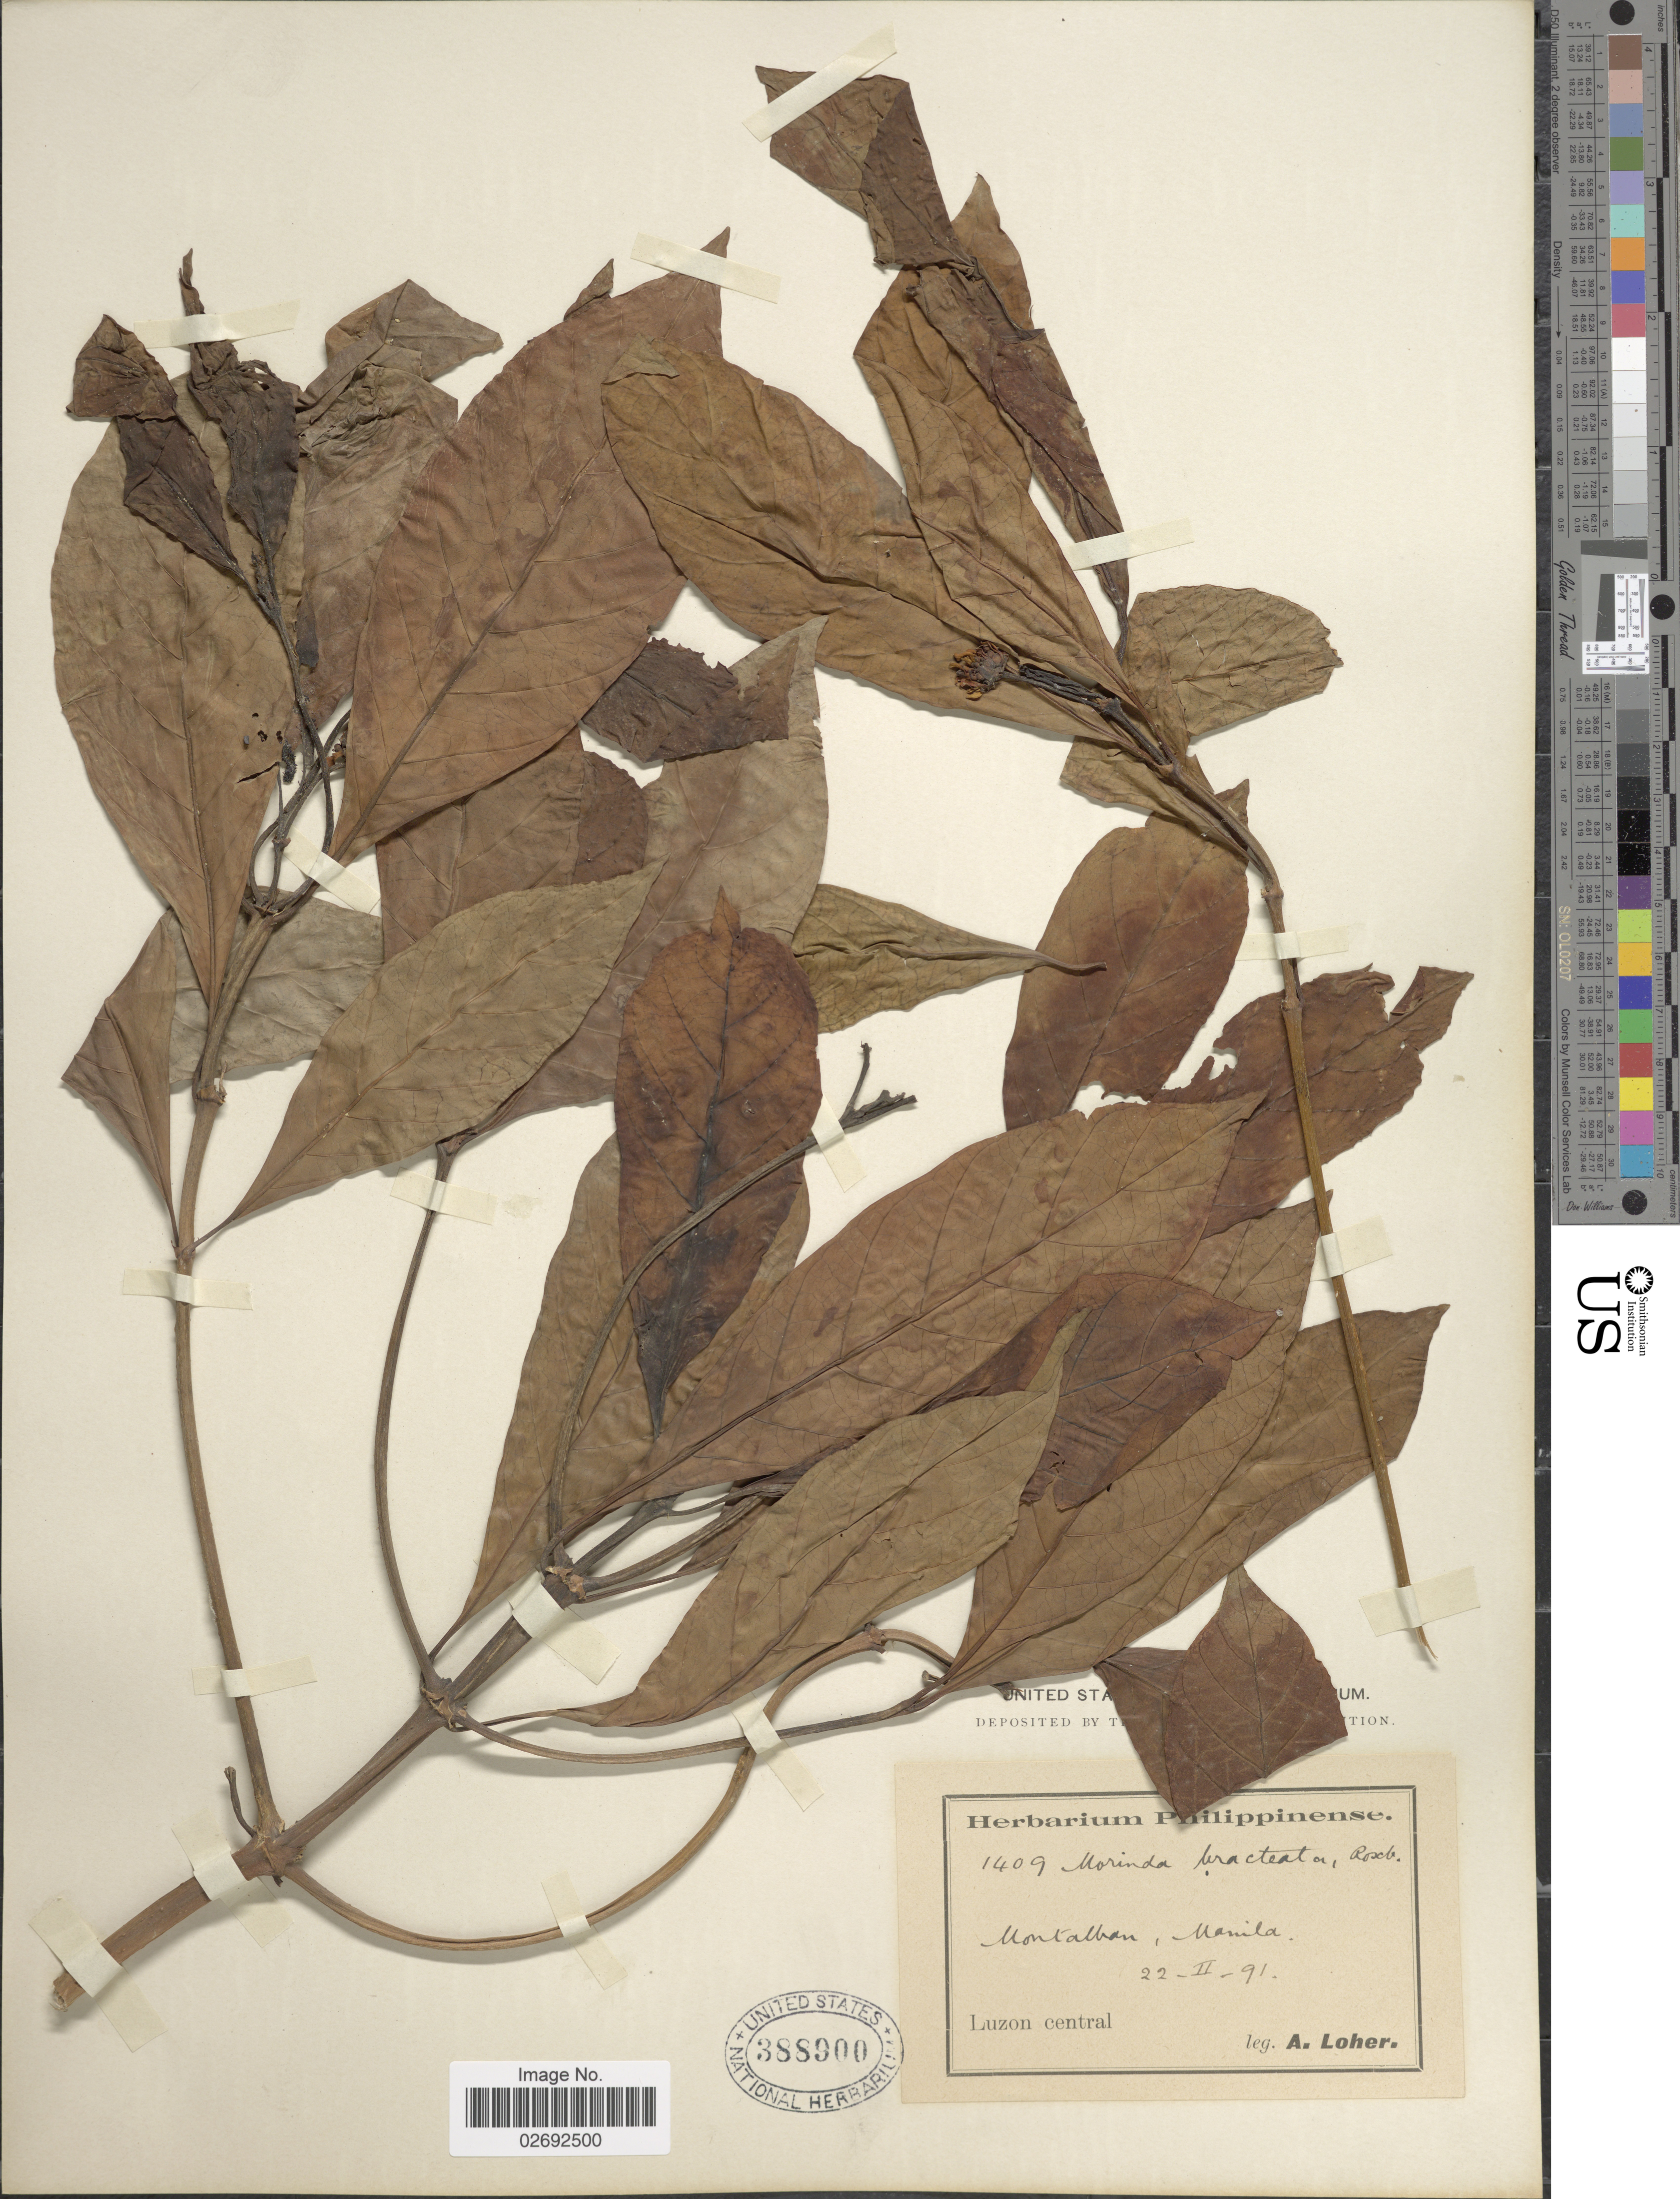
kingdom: Plantae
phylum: Tracheophyta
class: Magnoliopsida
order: Gentianales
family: Rubiaceae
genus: Morinda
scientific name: Morinda bracteata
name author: Roxb.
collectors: A. Loher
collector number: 1409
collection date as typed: Transcribed d/m/y: 22/2/91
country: Philippines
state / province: Central Luzon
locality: Montalban, Manila.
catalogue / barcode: US 388900